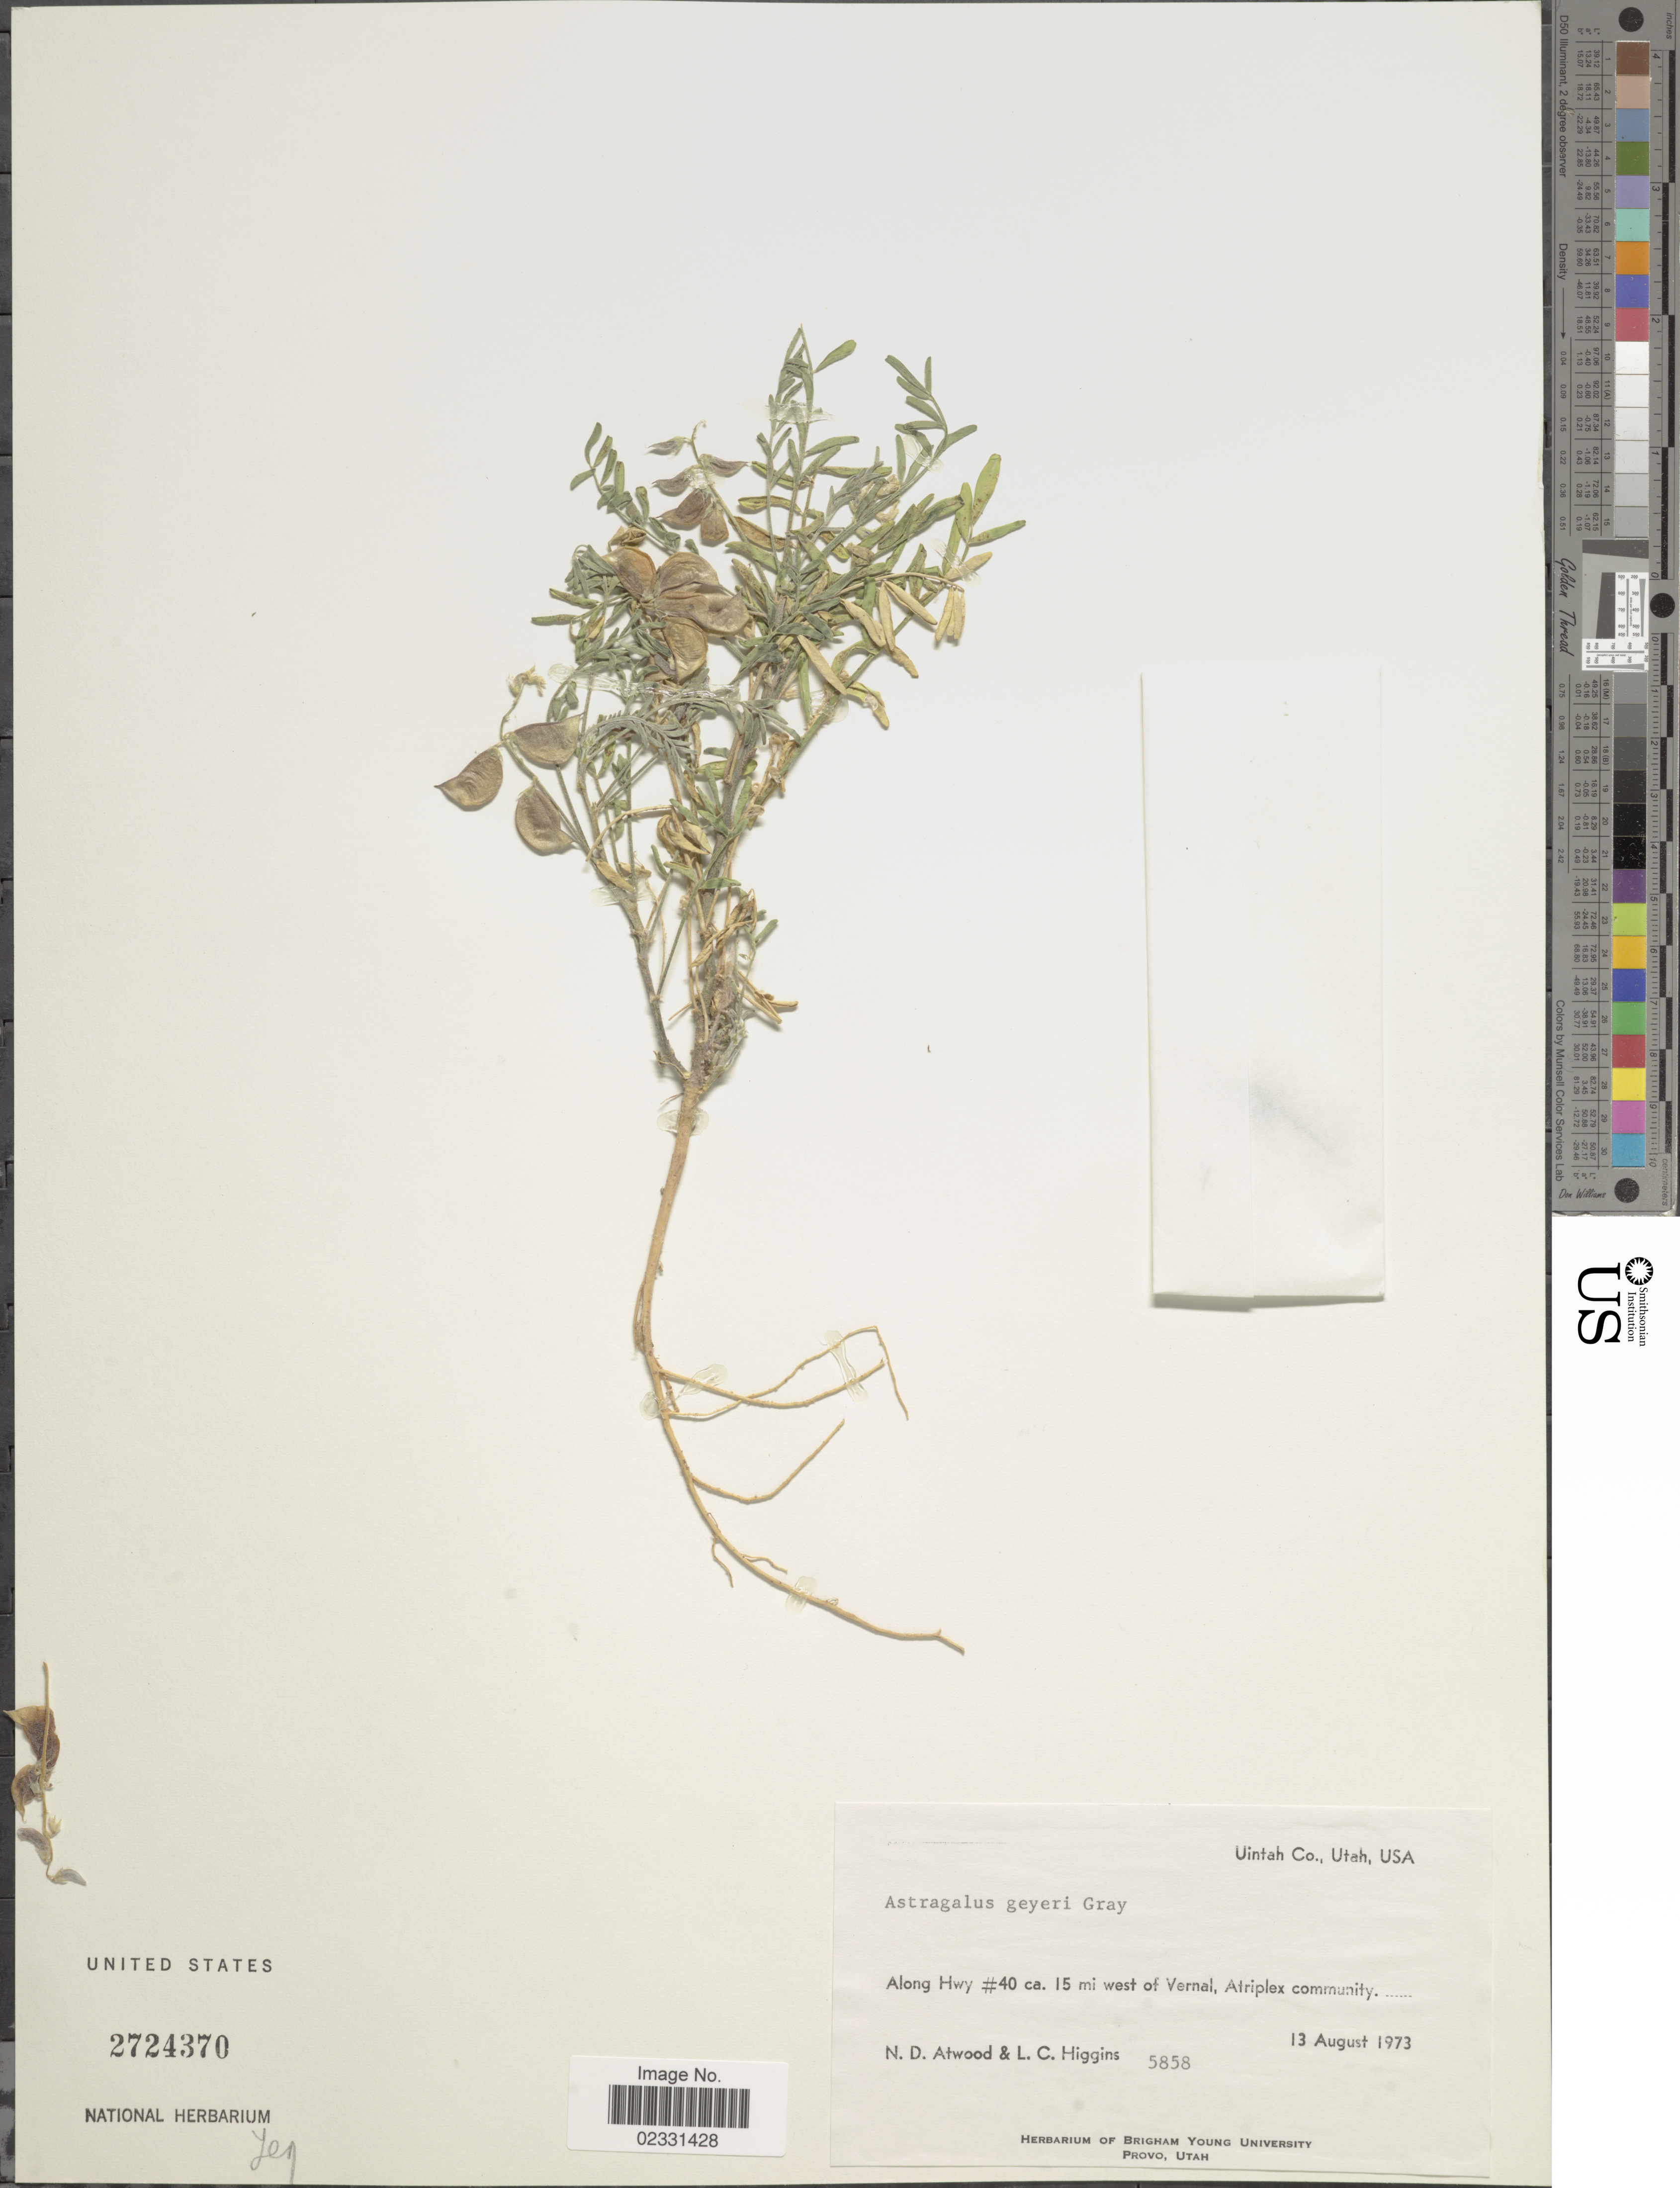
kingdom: Plantae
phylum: Tracheophyta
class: Magnoliopsida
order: Fabales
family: Fabaceae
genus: Astragalus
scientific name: Astragalus geyeri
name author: A. Gray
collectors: N. Atwood & L. Higgins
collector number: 5858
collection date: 1973-08-13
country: United States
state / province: Utah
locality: Uintah Co., Along Hwy #40 ca. 15 mi west of Vernal, Atriplex community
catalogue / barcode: US 2724370